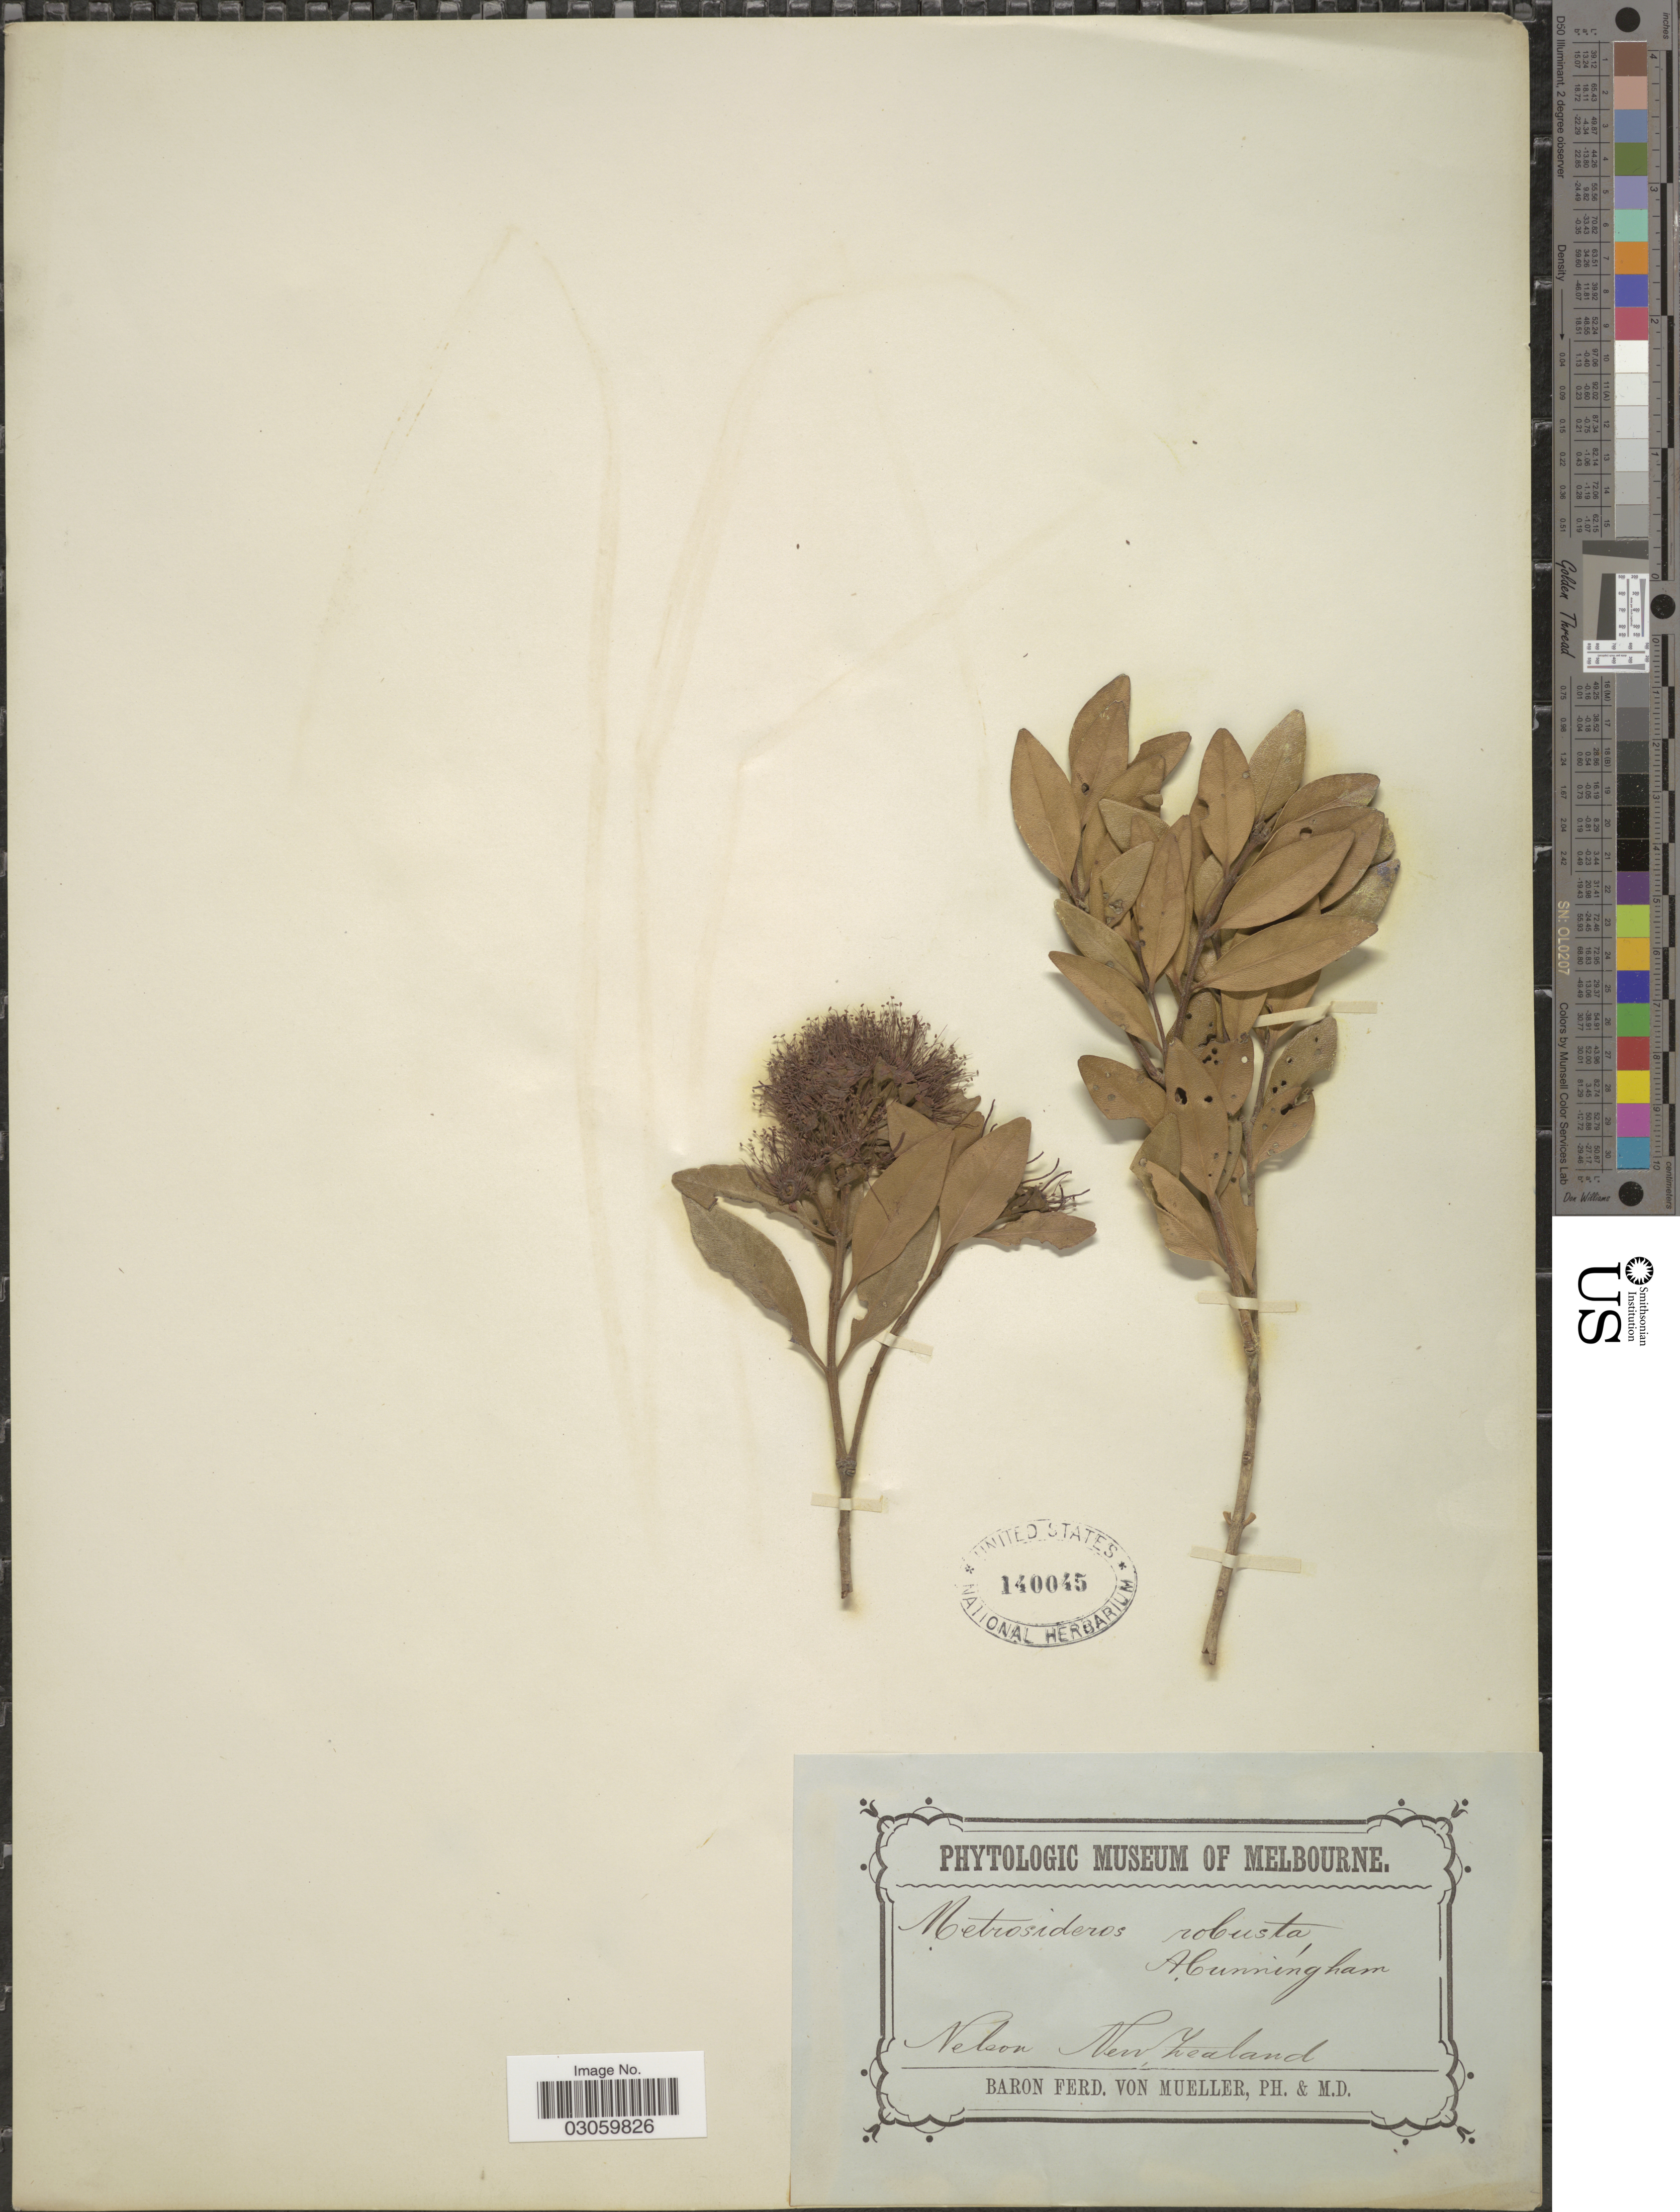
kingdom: Plantae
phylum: Tracheophyta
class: Magnoliopsida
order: Myrtales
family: Myrtaceae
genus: Metrosideros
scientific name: Metrosideros robusta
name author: A. Cunn.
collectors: F. Mueller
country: New Zealand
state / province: Nelson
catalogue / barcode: US 140045